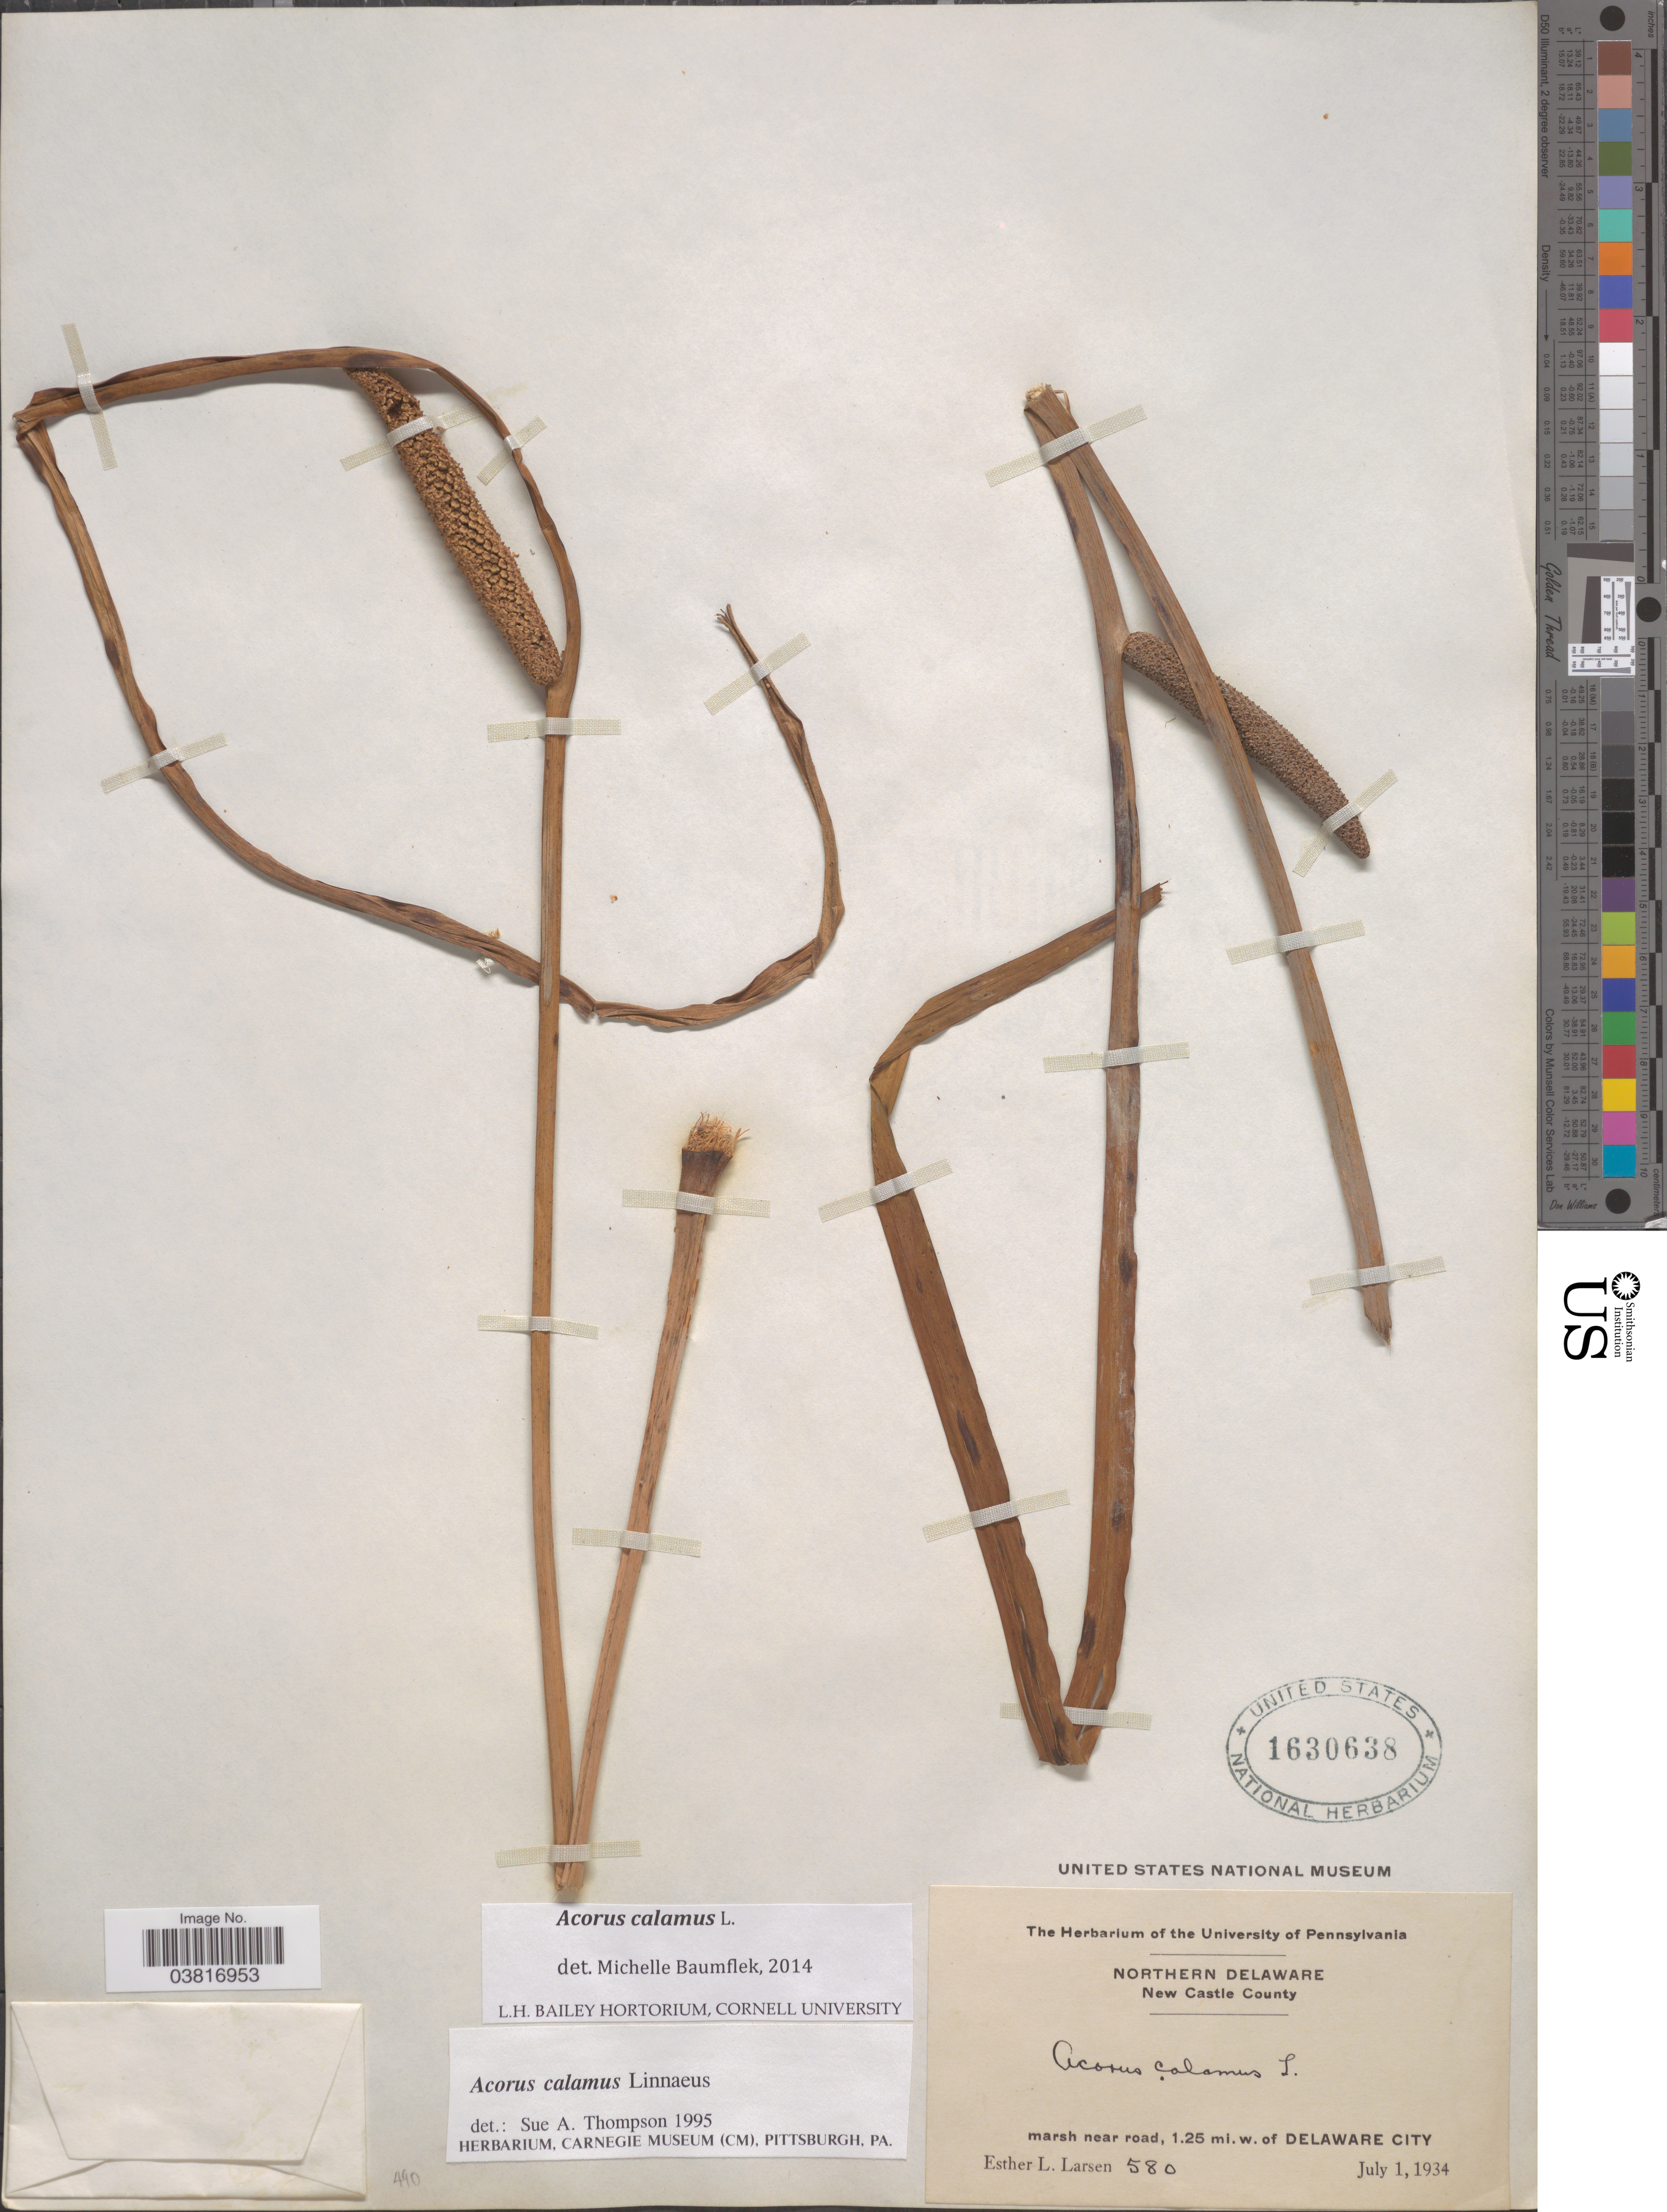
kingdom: Plantae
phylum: Tracheophyta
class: Liliopsida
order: Acorales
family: Acoraceae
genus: Acorus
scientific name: Acorus calamus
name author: L.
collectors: E. Larsen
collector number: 580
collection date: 1934-07-01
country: United States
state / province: Delaware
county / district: New Castle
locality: Northern Delaware. New Castle County. Marsh near road, 1.25 mi. w. of Delaware City.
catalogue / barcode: US 1630638